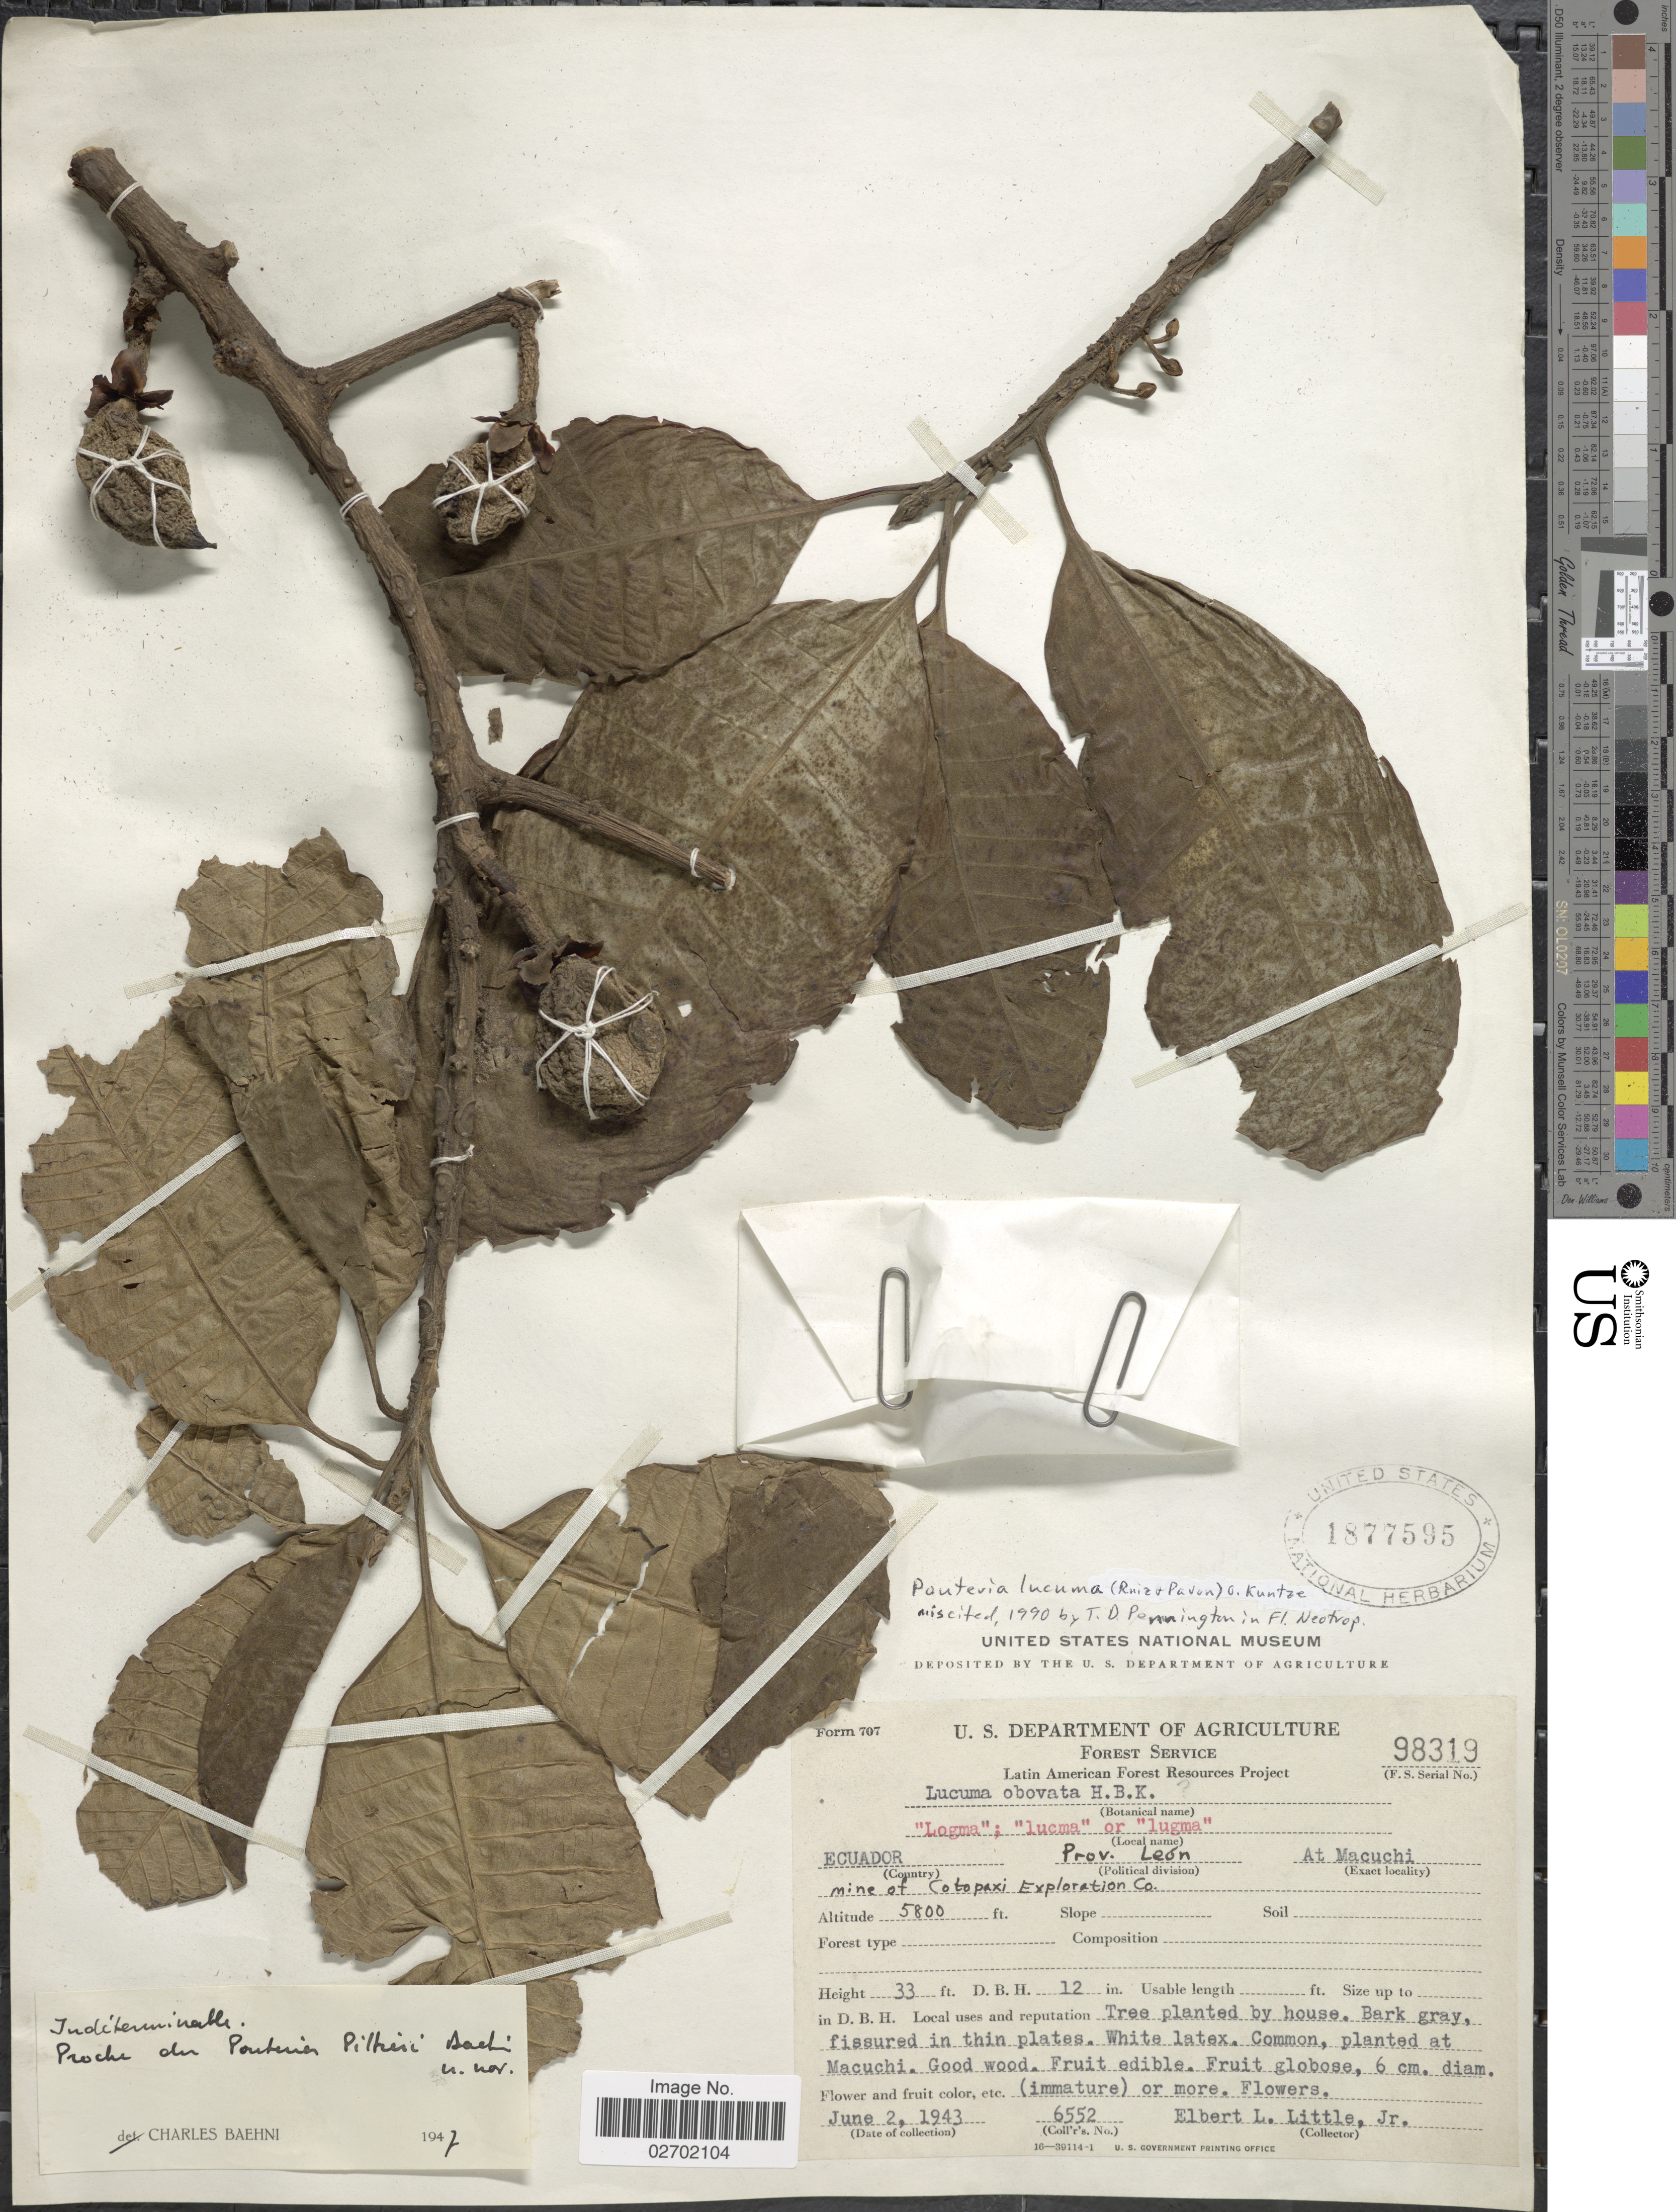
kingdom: Plantae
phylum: Tracheophyta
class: Magnoliopsida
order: Ericales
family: Sapotaceae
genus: Pouteria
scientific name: Pouteria lucuma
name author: (Ruiz & Pav.) Kuntze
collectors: E. L. Little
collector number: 6552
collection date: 1943-06-02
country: Ecuador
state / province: Cotopaxi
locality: Prov. León, At Macuchi, mine of Cotopaxi Exploration Co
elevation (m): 1768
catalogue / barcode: US 1877595